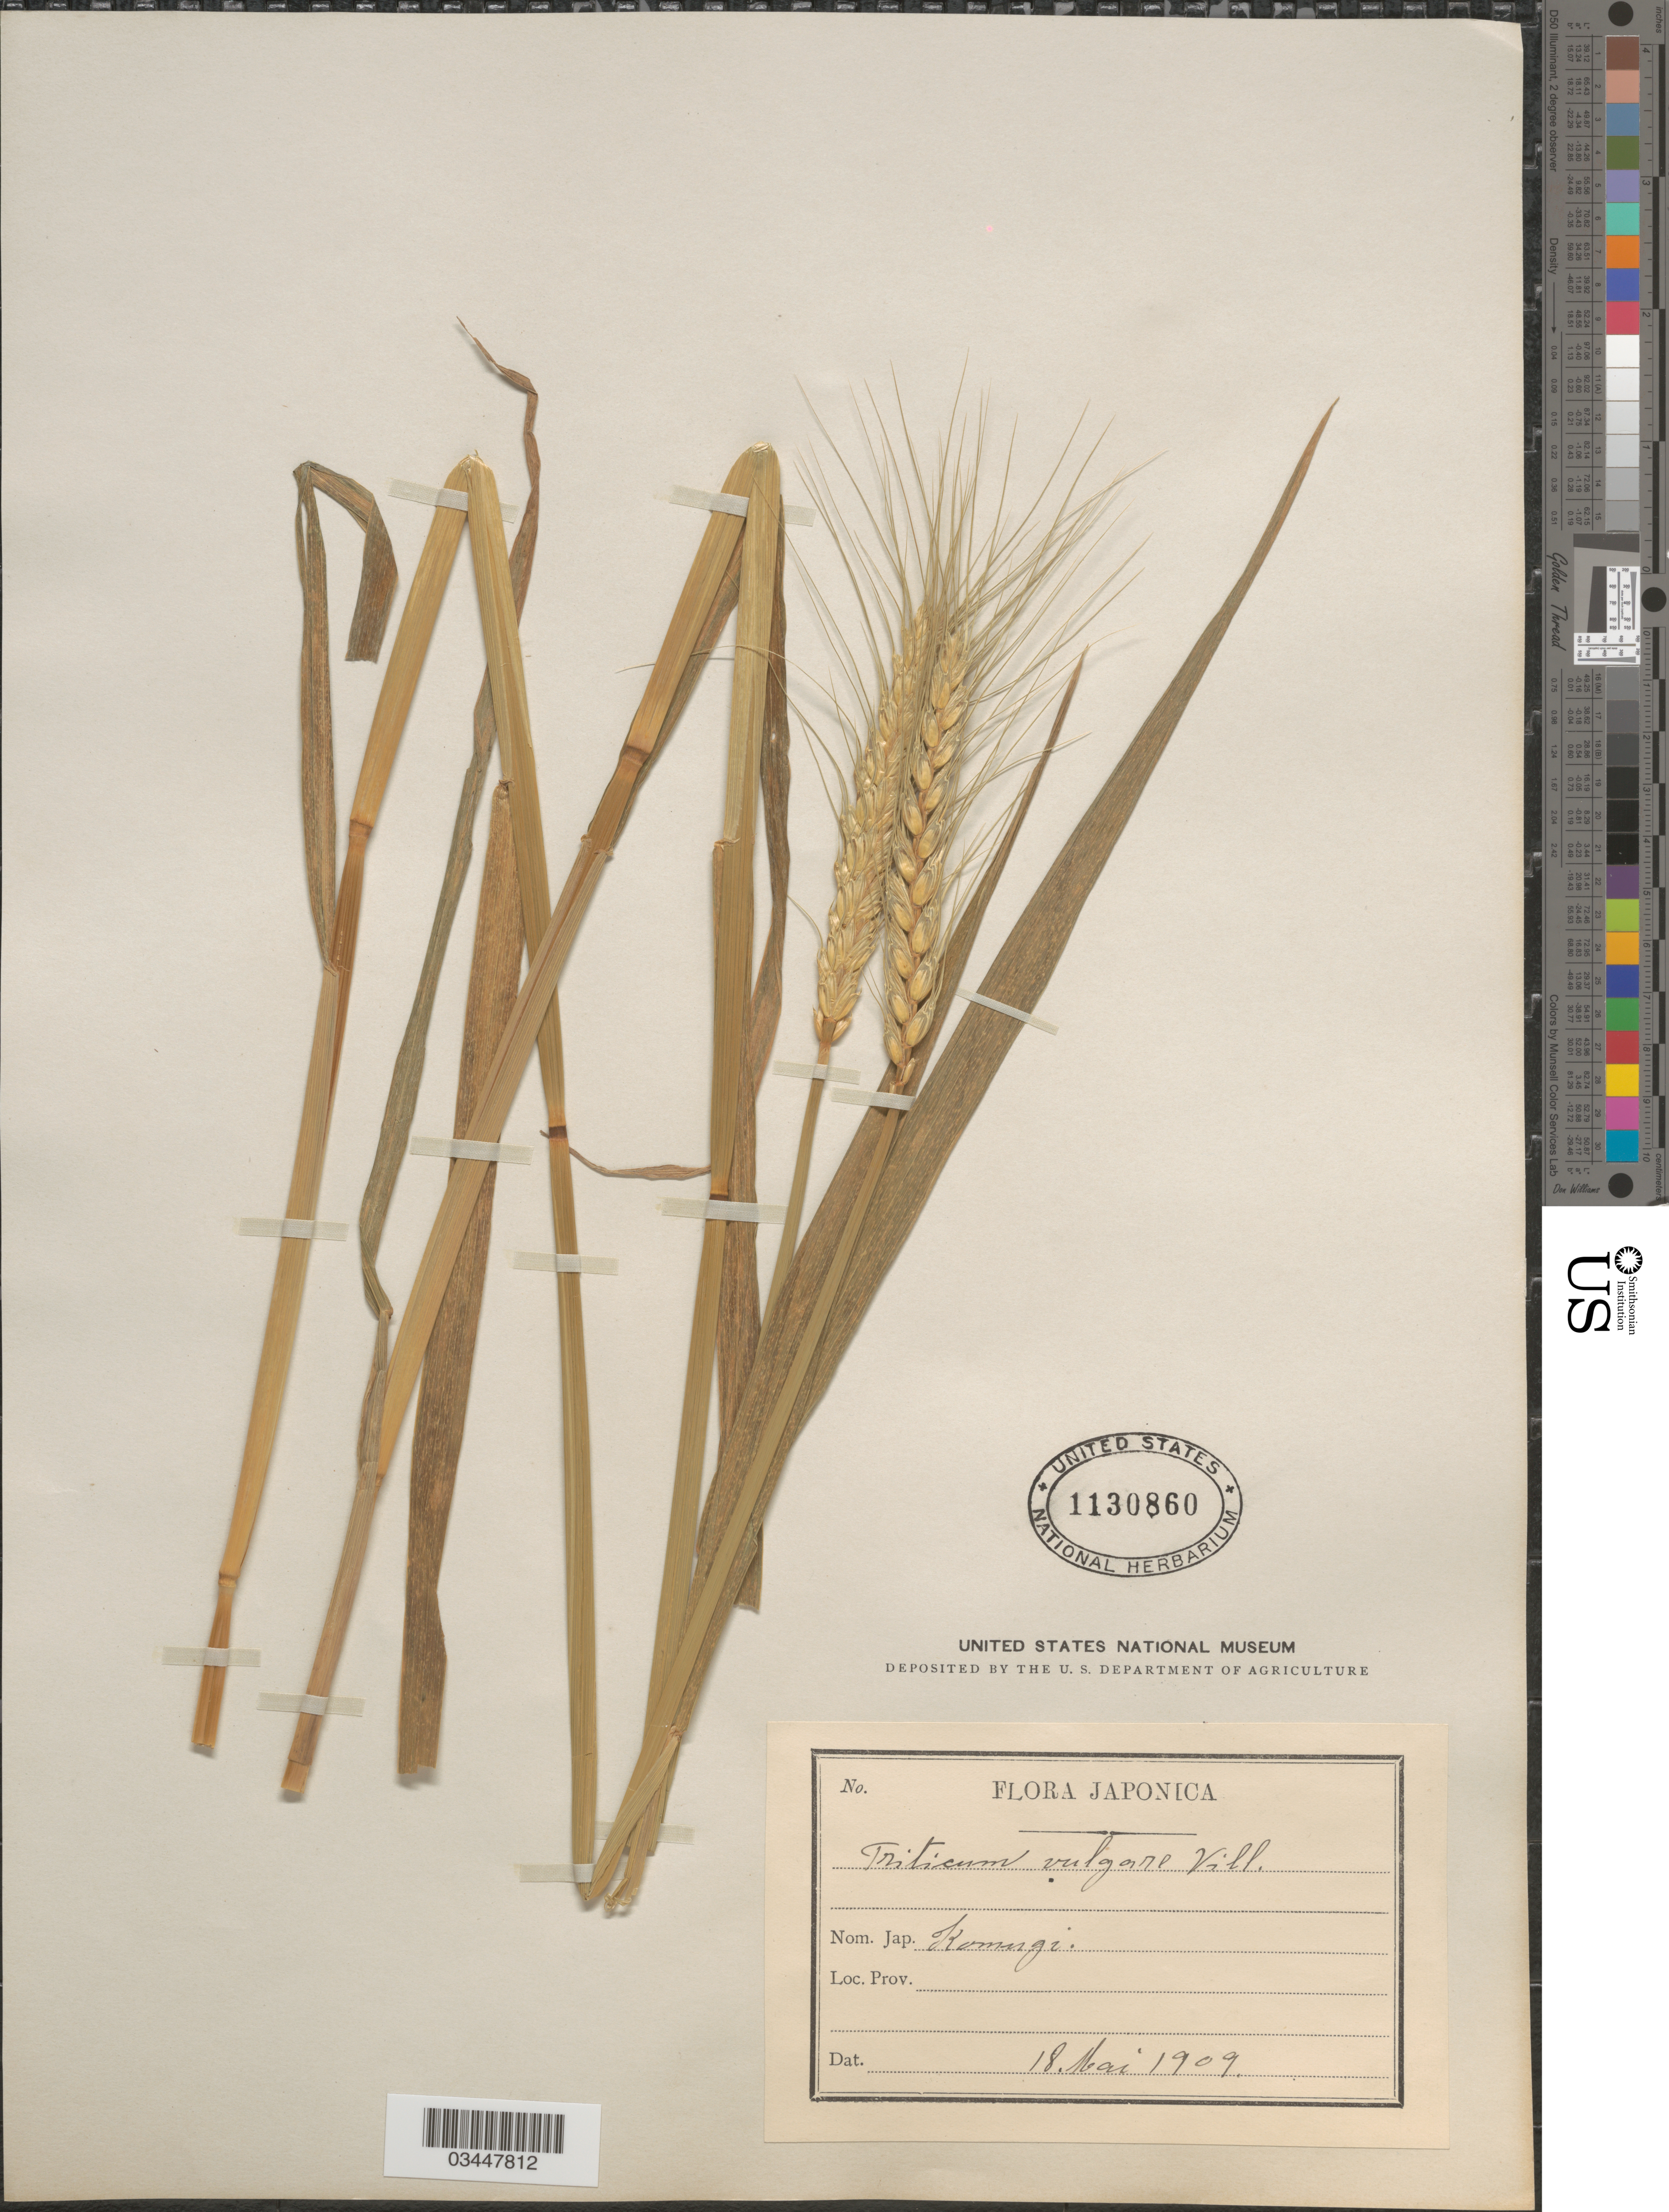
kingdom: Plantae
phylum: Tracheophyta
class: Liliopsida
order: Poales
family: Poaceae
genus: Triticum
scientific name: Triticum aestivum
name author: L.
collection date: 1909-05-18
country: Japan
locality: Japonica.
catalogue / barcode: US 1130860